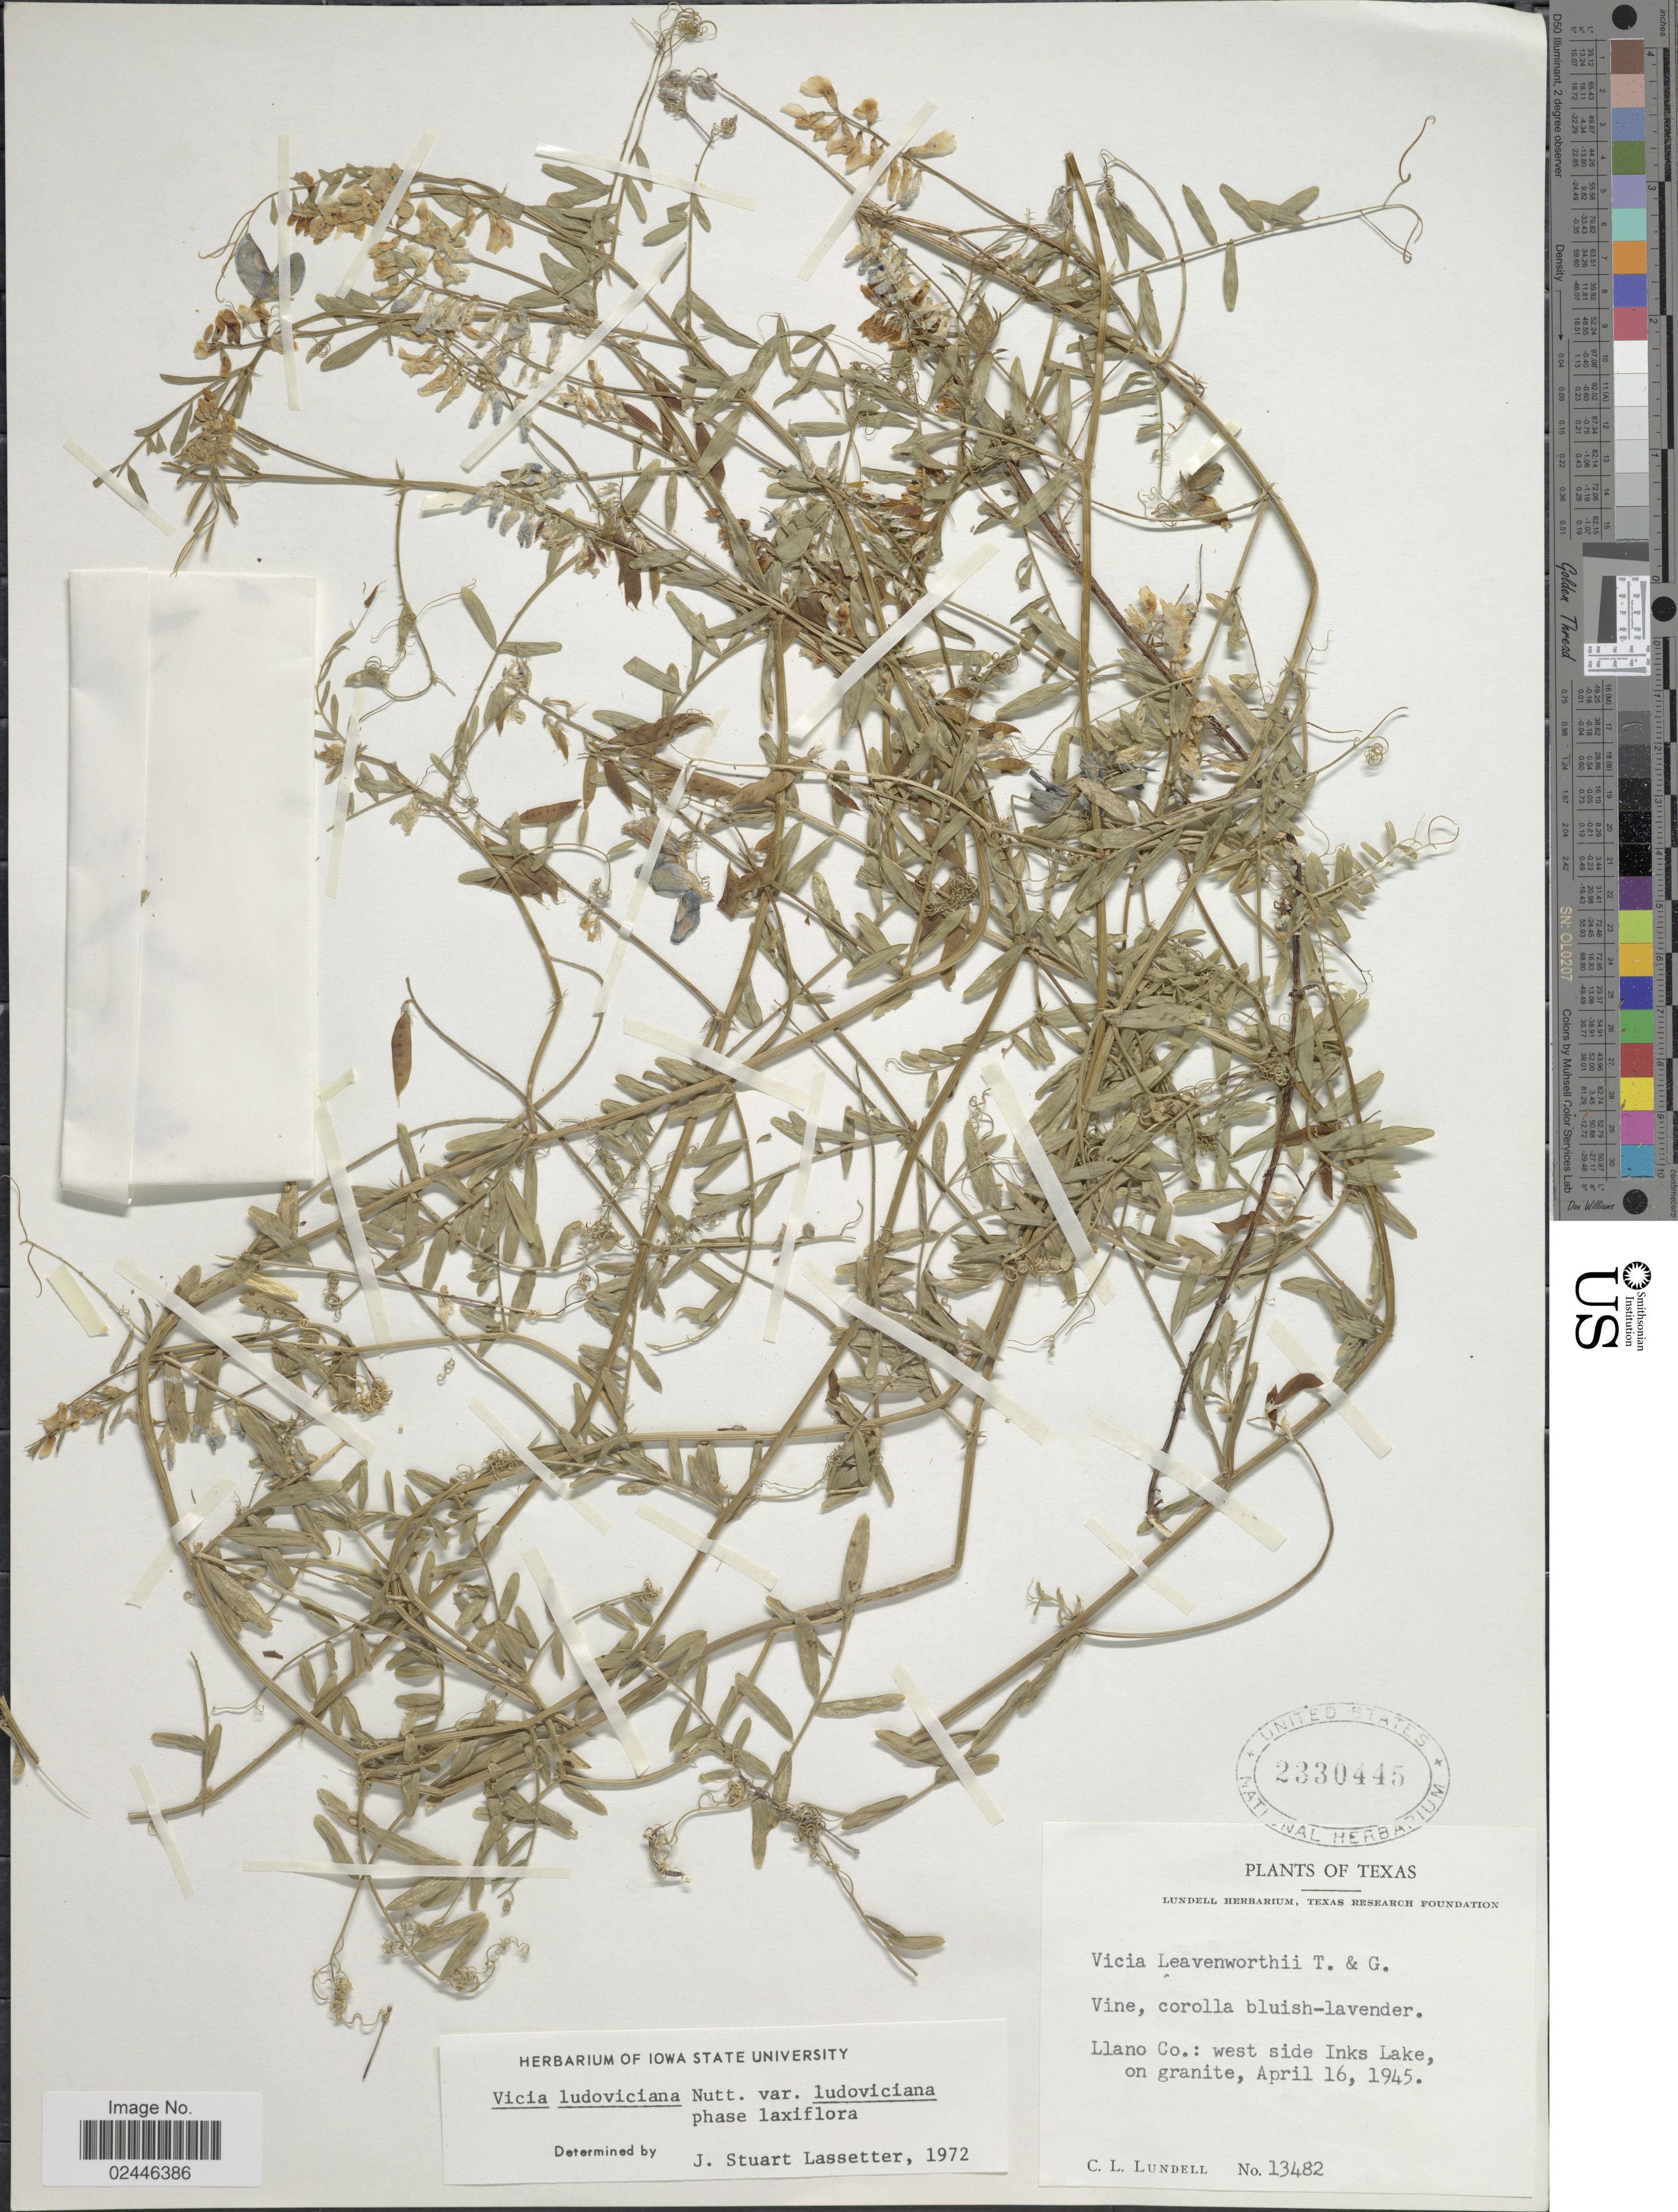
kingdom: Plantae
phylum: Tracheophyta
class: Magnoliopsida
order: Fabales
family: Fabaceae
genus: Vicia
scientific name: Vicia ludoviciana var. ludoviciana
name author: Nutt. ex Torr. & A. Gray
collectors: C. L. Lundell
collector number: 13482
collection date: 1945-04-16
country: United States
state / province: Texas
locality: Llano Co.: west side Inks Lake, on granite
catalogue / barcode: US 2330445